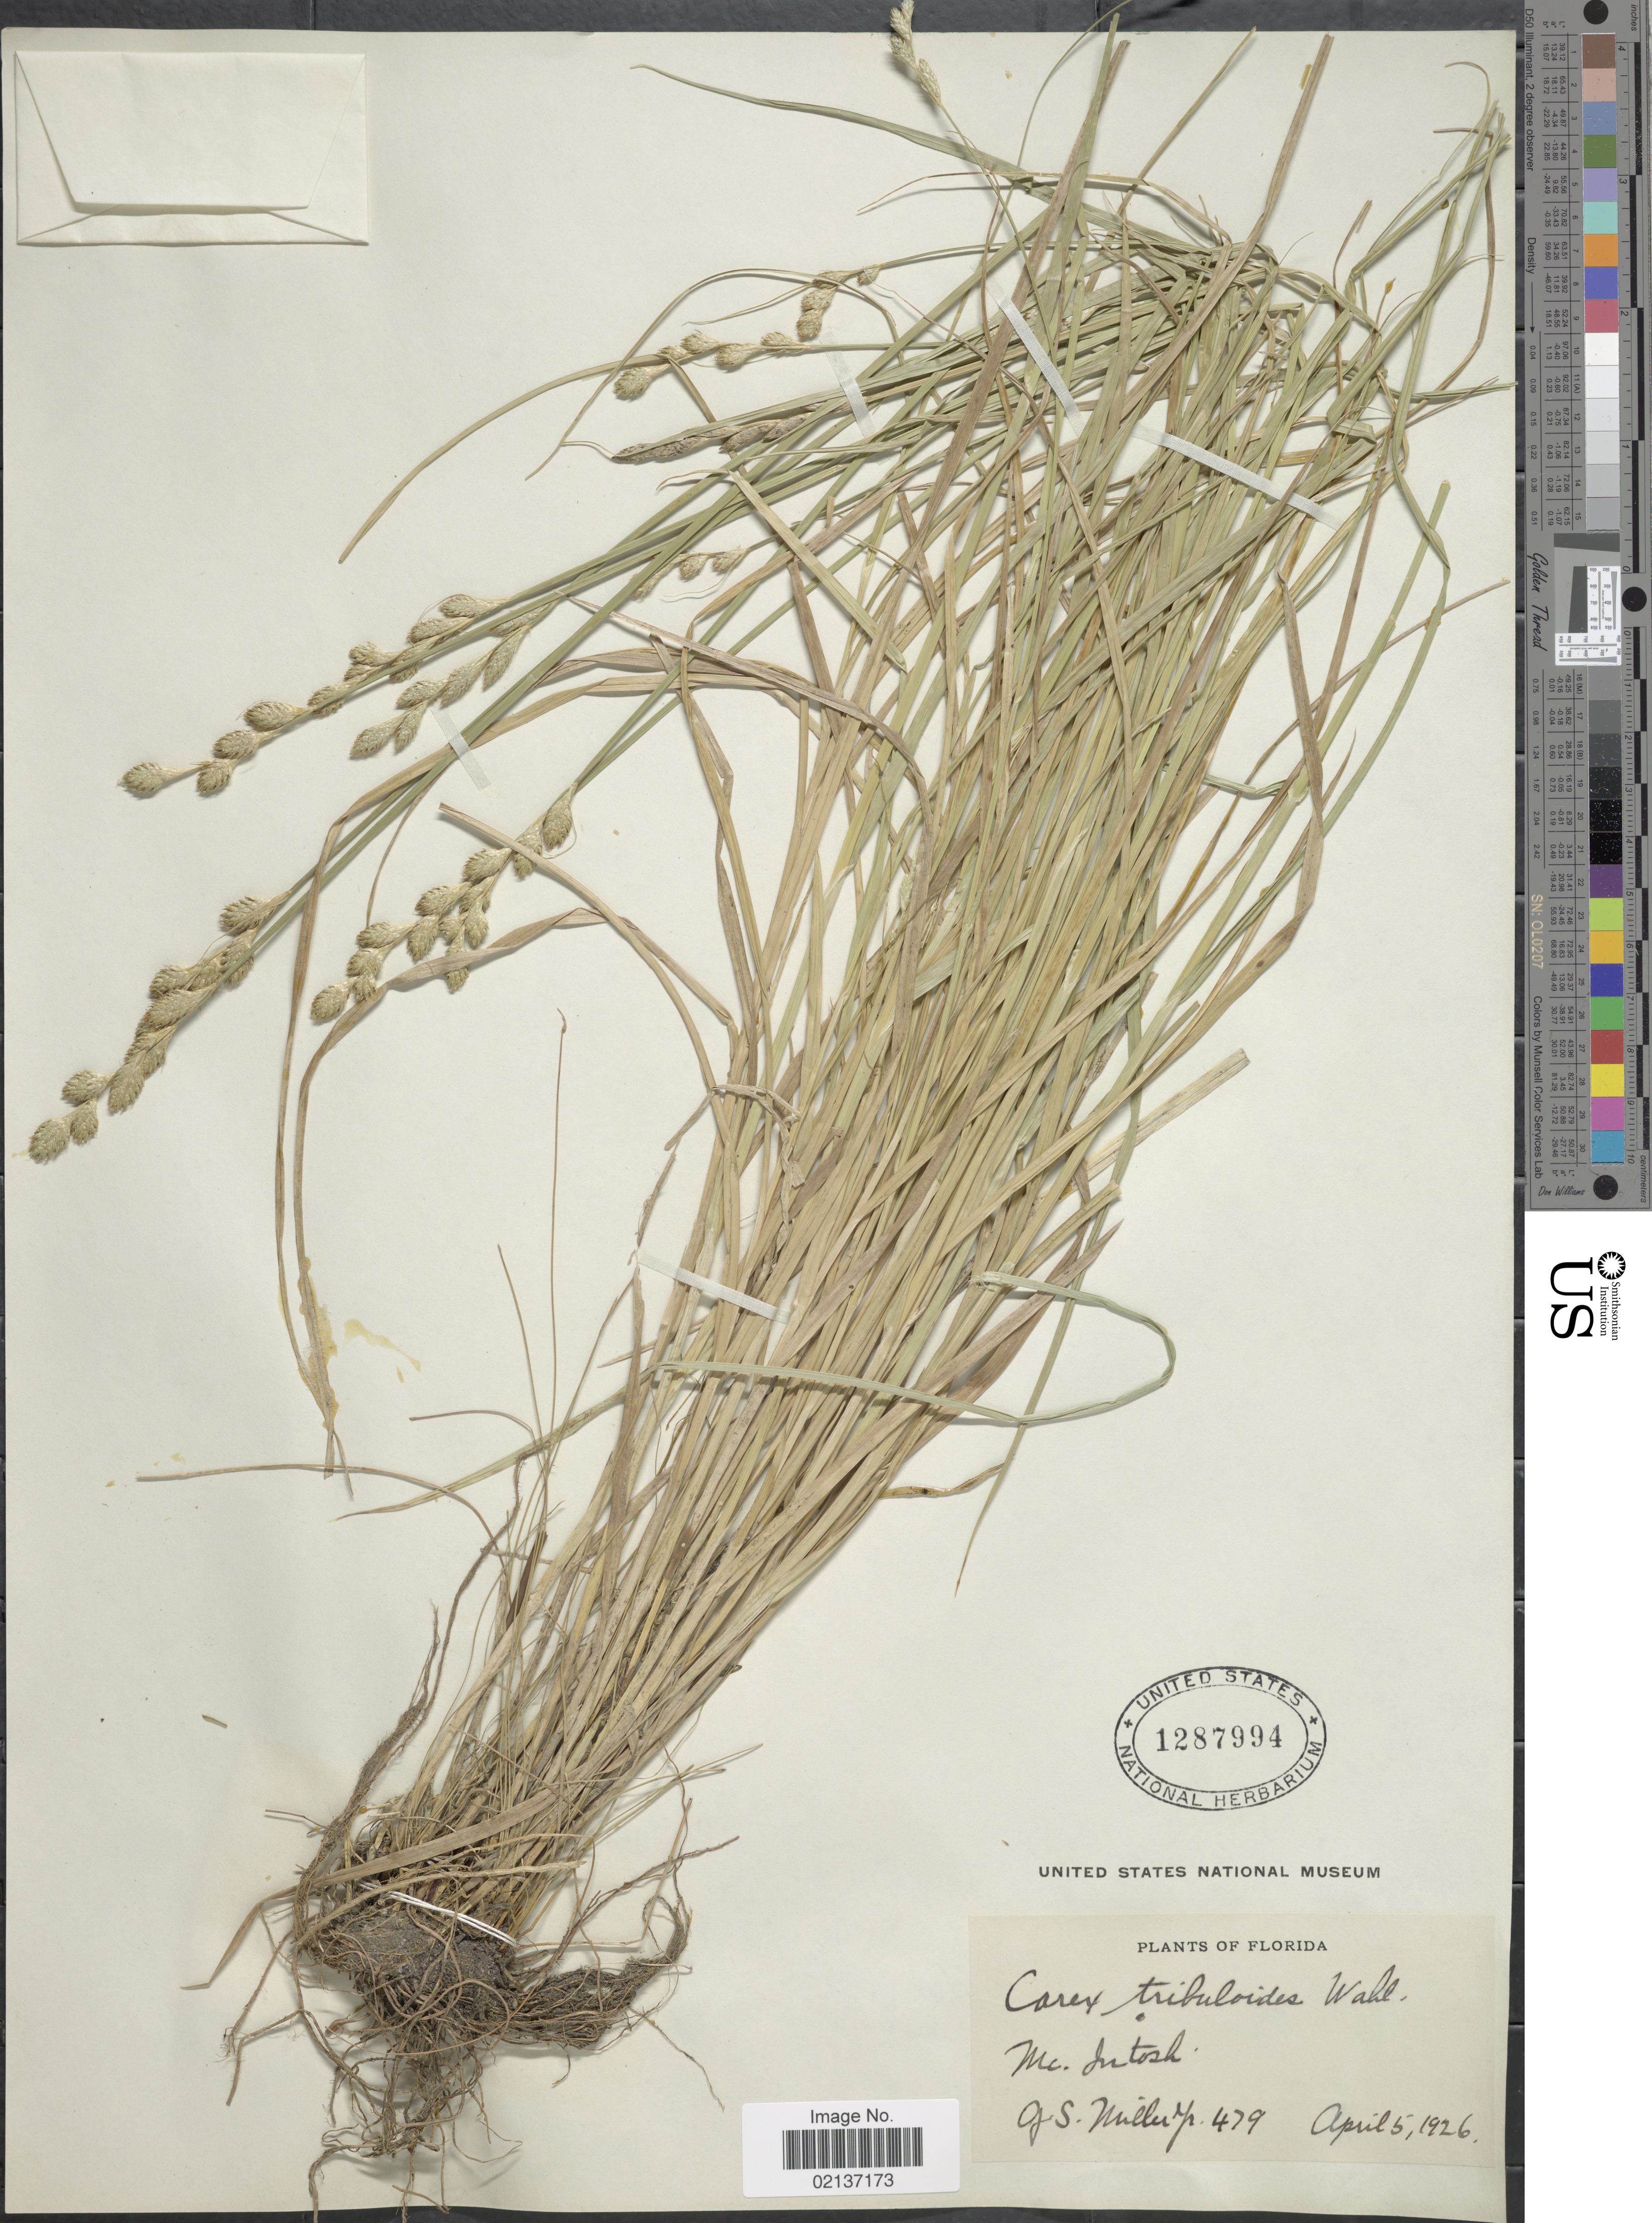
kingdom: Plantae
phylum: Tracheophyta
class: Liliopsida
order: Poales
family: Cyperaceae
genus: Carex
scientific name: Carex tribuloides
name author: Wahlenb.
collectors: G. S. Miller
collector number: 479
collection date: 1926-04-05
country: United States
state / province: Florida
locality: Mc. Intosh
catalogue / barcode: US 1287994